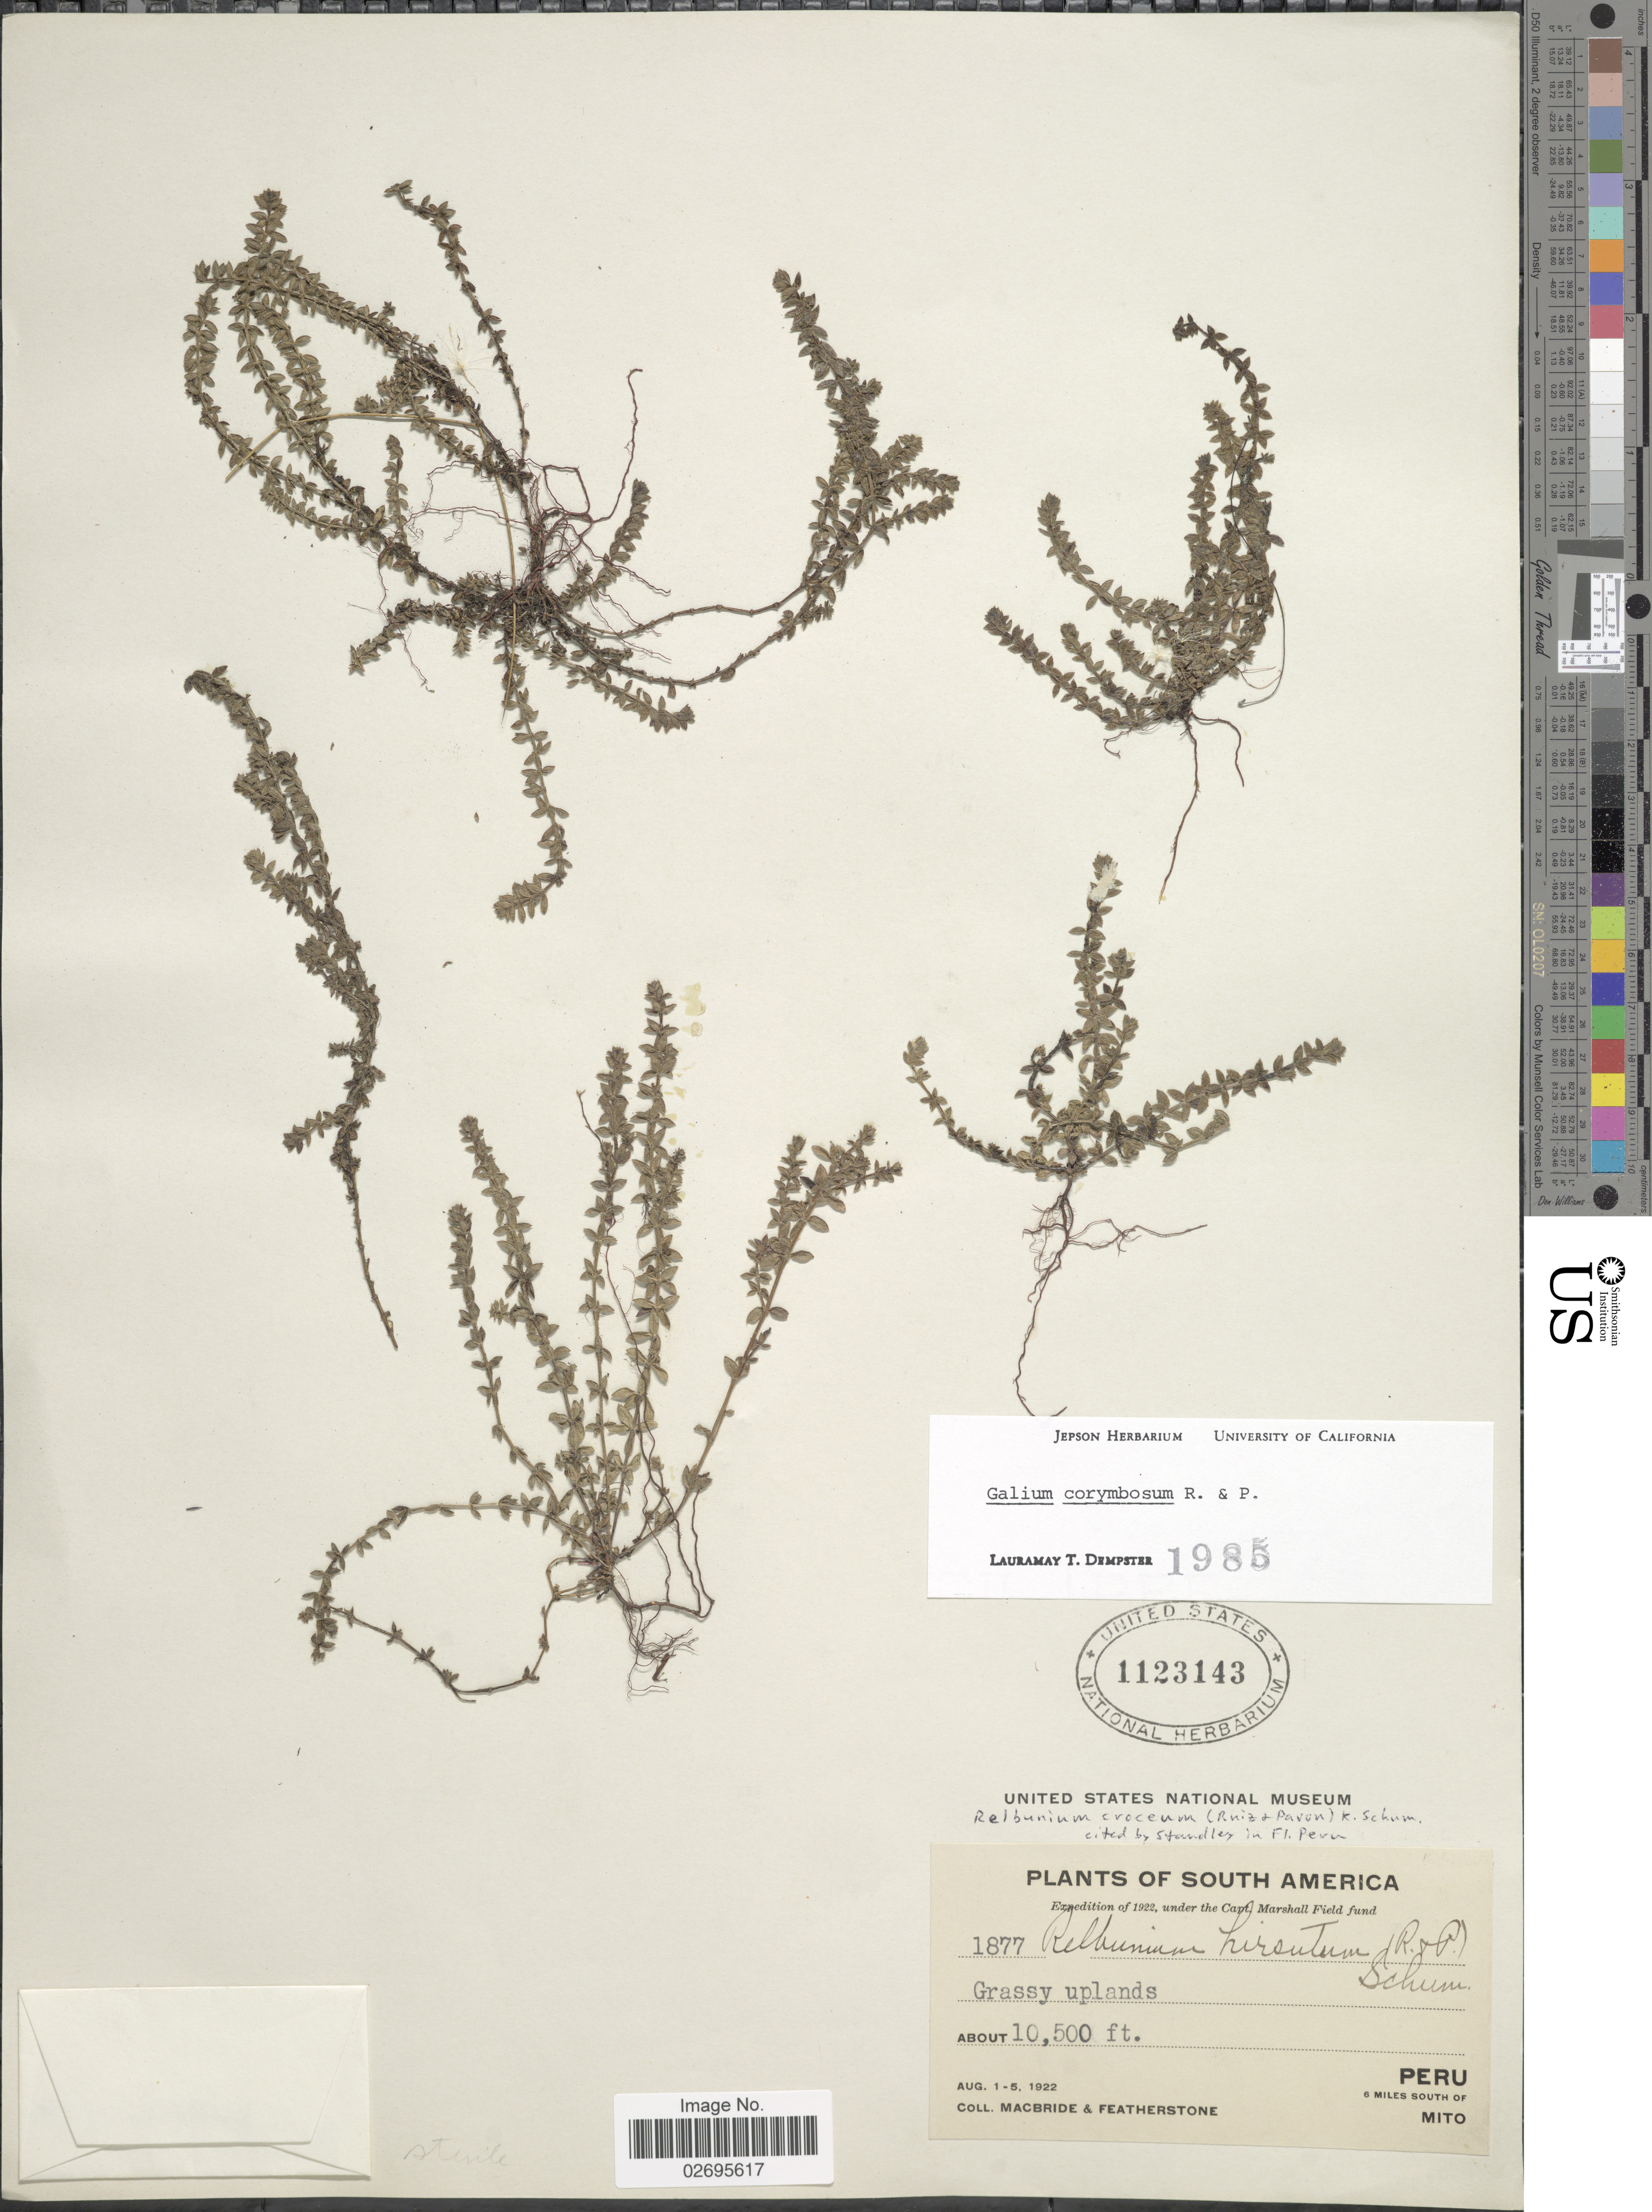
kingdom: Plantae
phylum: Tracheophyta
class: Magnoliopsida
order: Gentianales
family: Rubiaceae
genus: Galium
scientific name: Galium corymbosum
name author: Ruiz & Pav.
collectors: Macbride, -- & -. Featherstone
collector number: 1877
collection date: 1922-08-01/1922-08-05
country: Peru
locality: Grassy uplands, 6 miles south of Mito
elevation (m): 3200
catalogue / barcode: US 1123143